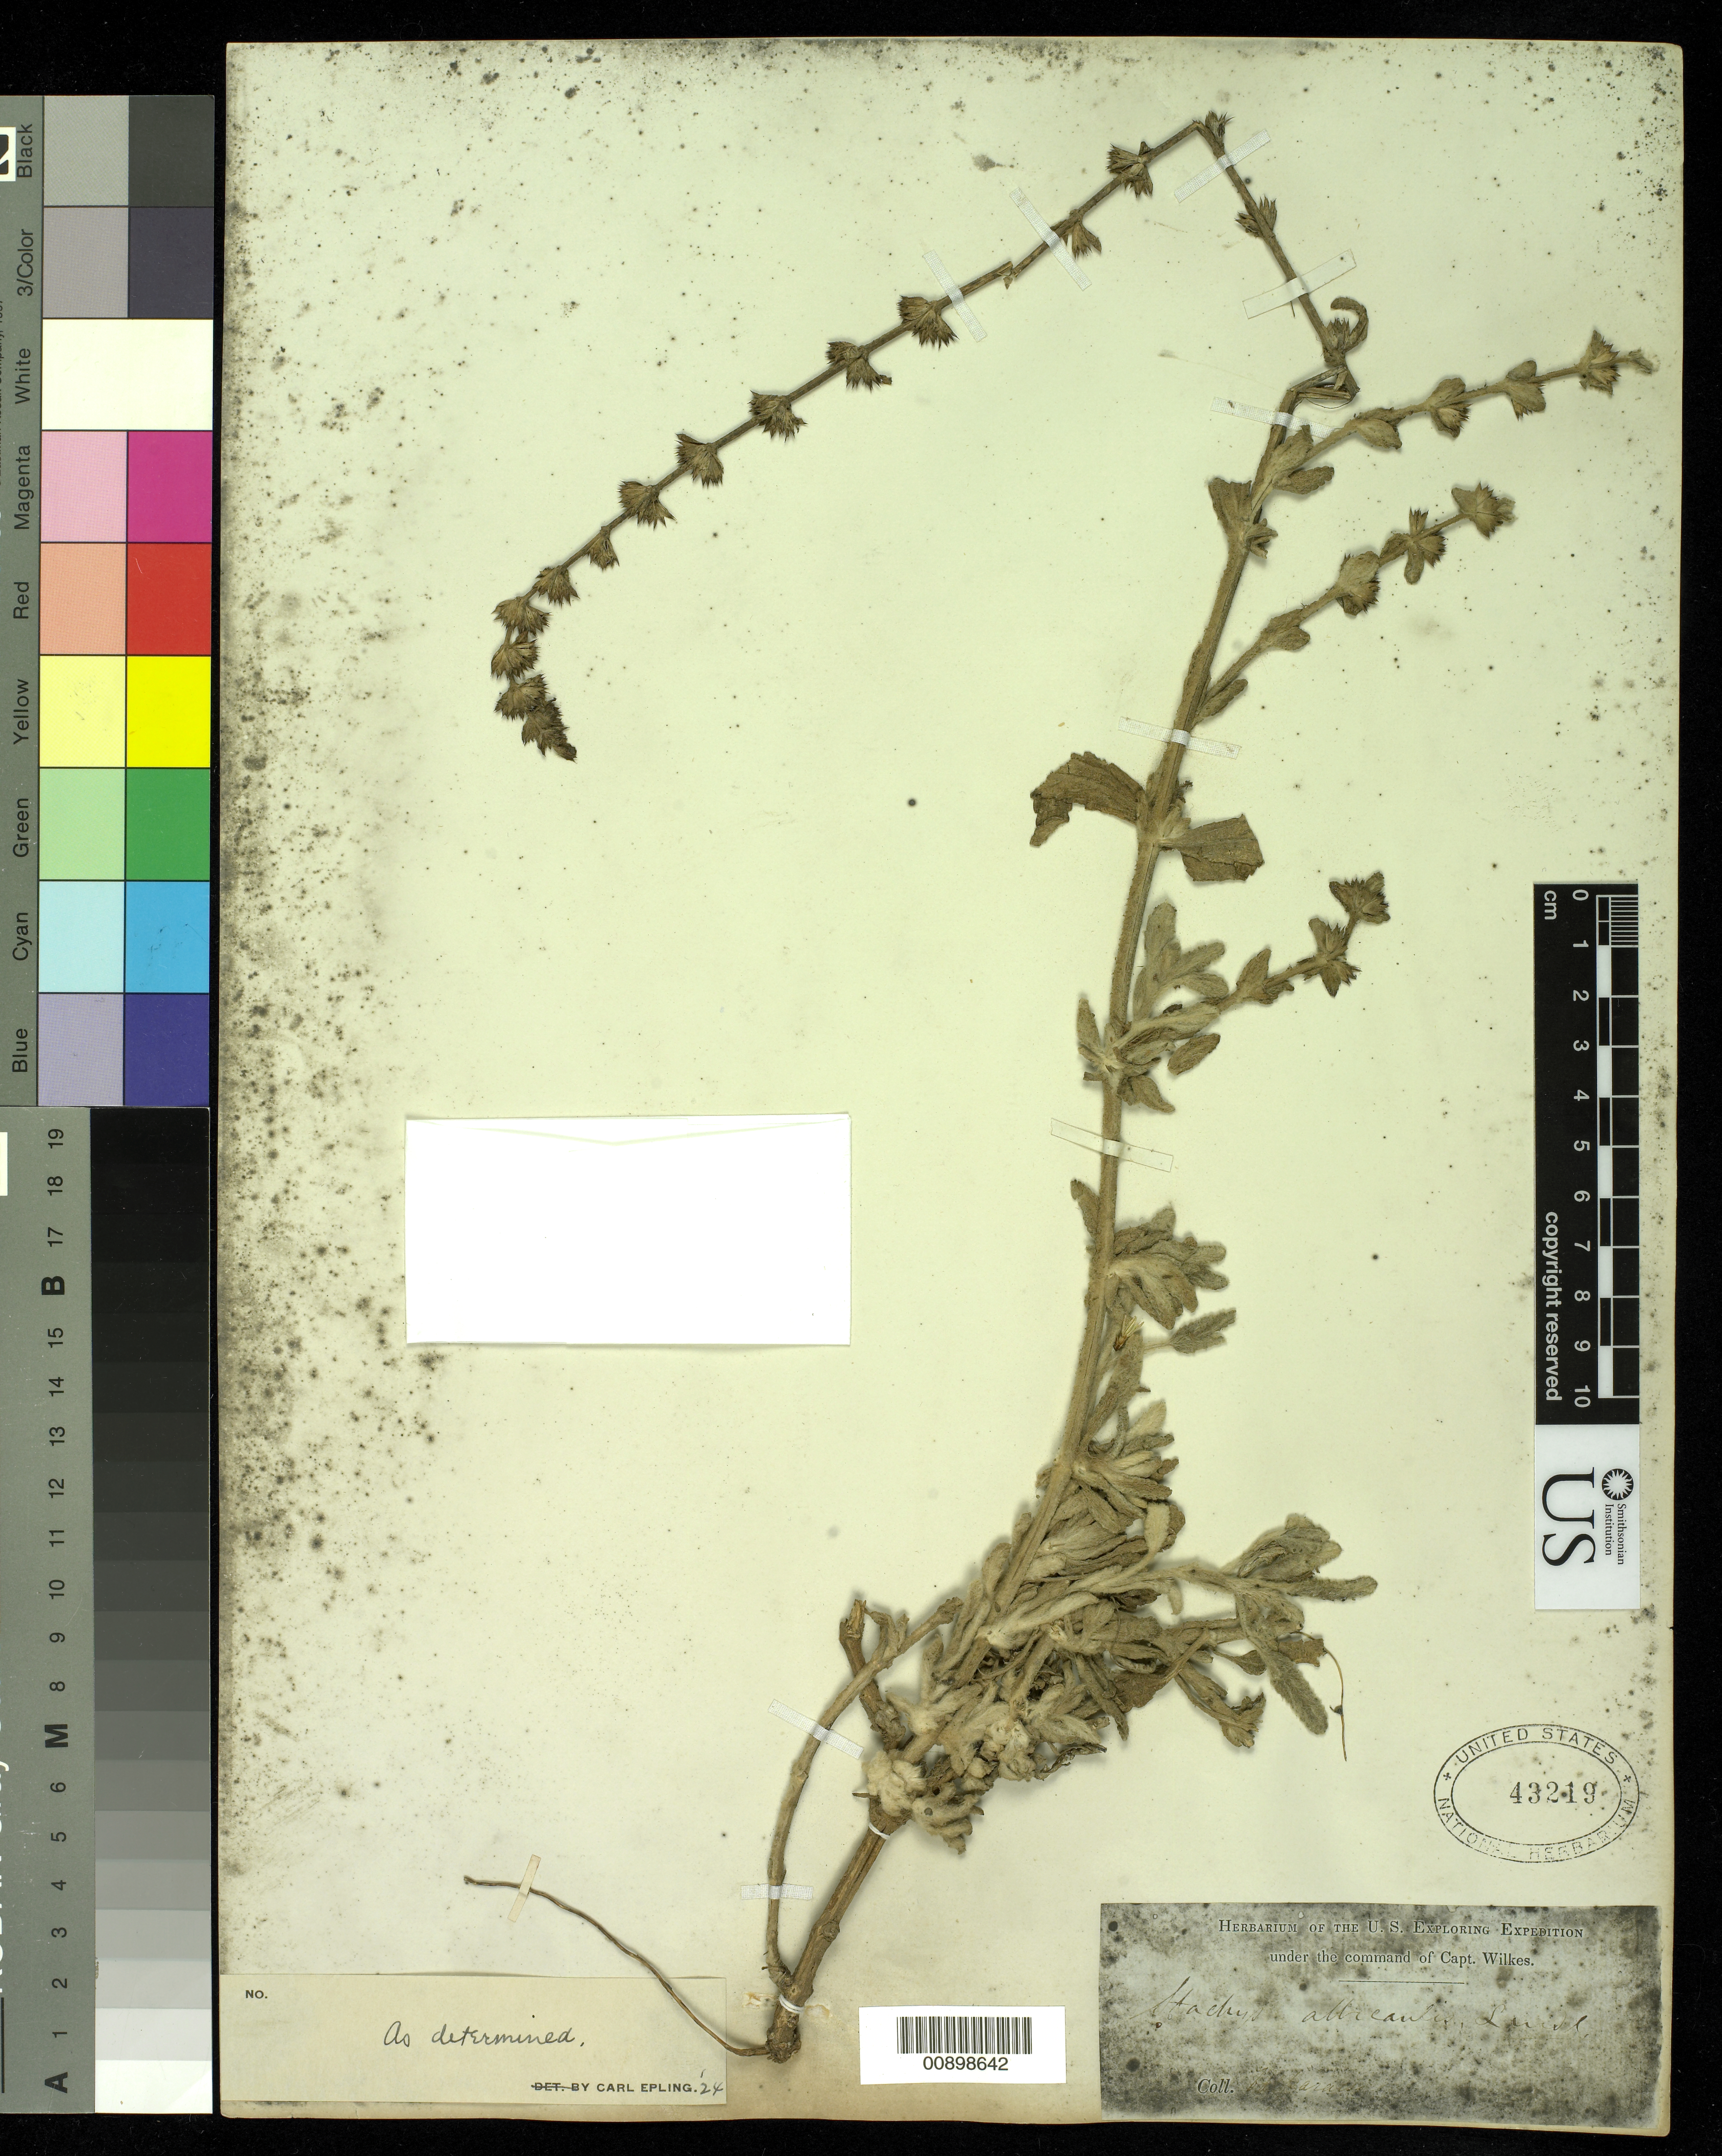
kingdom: Plantae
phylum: Tracheophyta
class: Magnoliopsida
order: Lamiales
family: Lamiaceae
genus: Stachys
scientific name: Stachys albicaulis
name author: Lindl.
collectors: Wilkes Explor. Exped.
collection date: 1838/1842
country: Chile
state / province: Valparaíso (V)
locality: Valparaiso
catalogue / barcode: US 43219